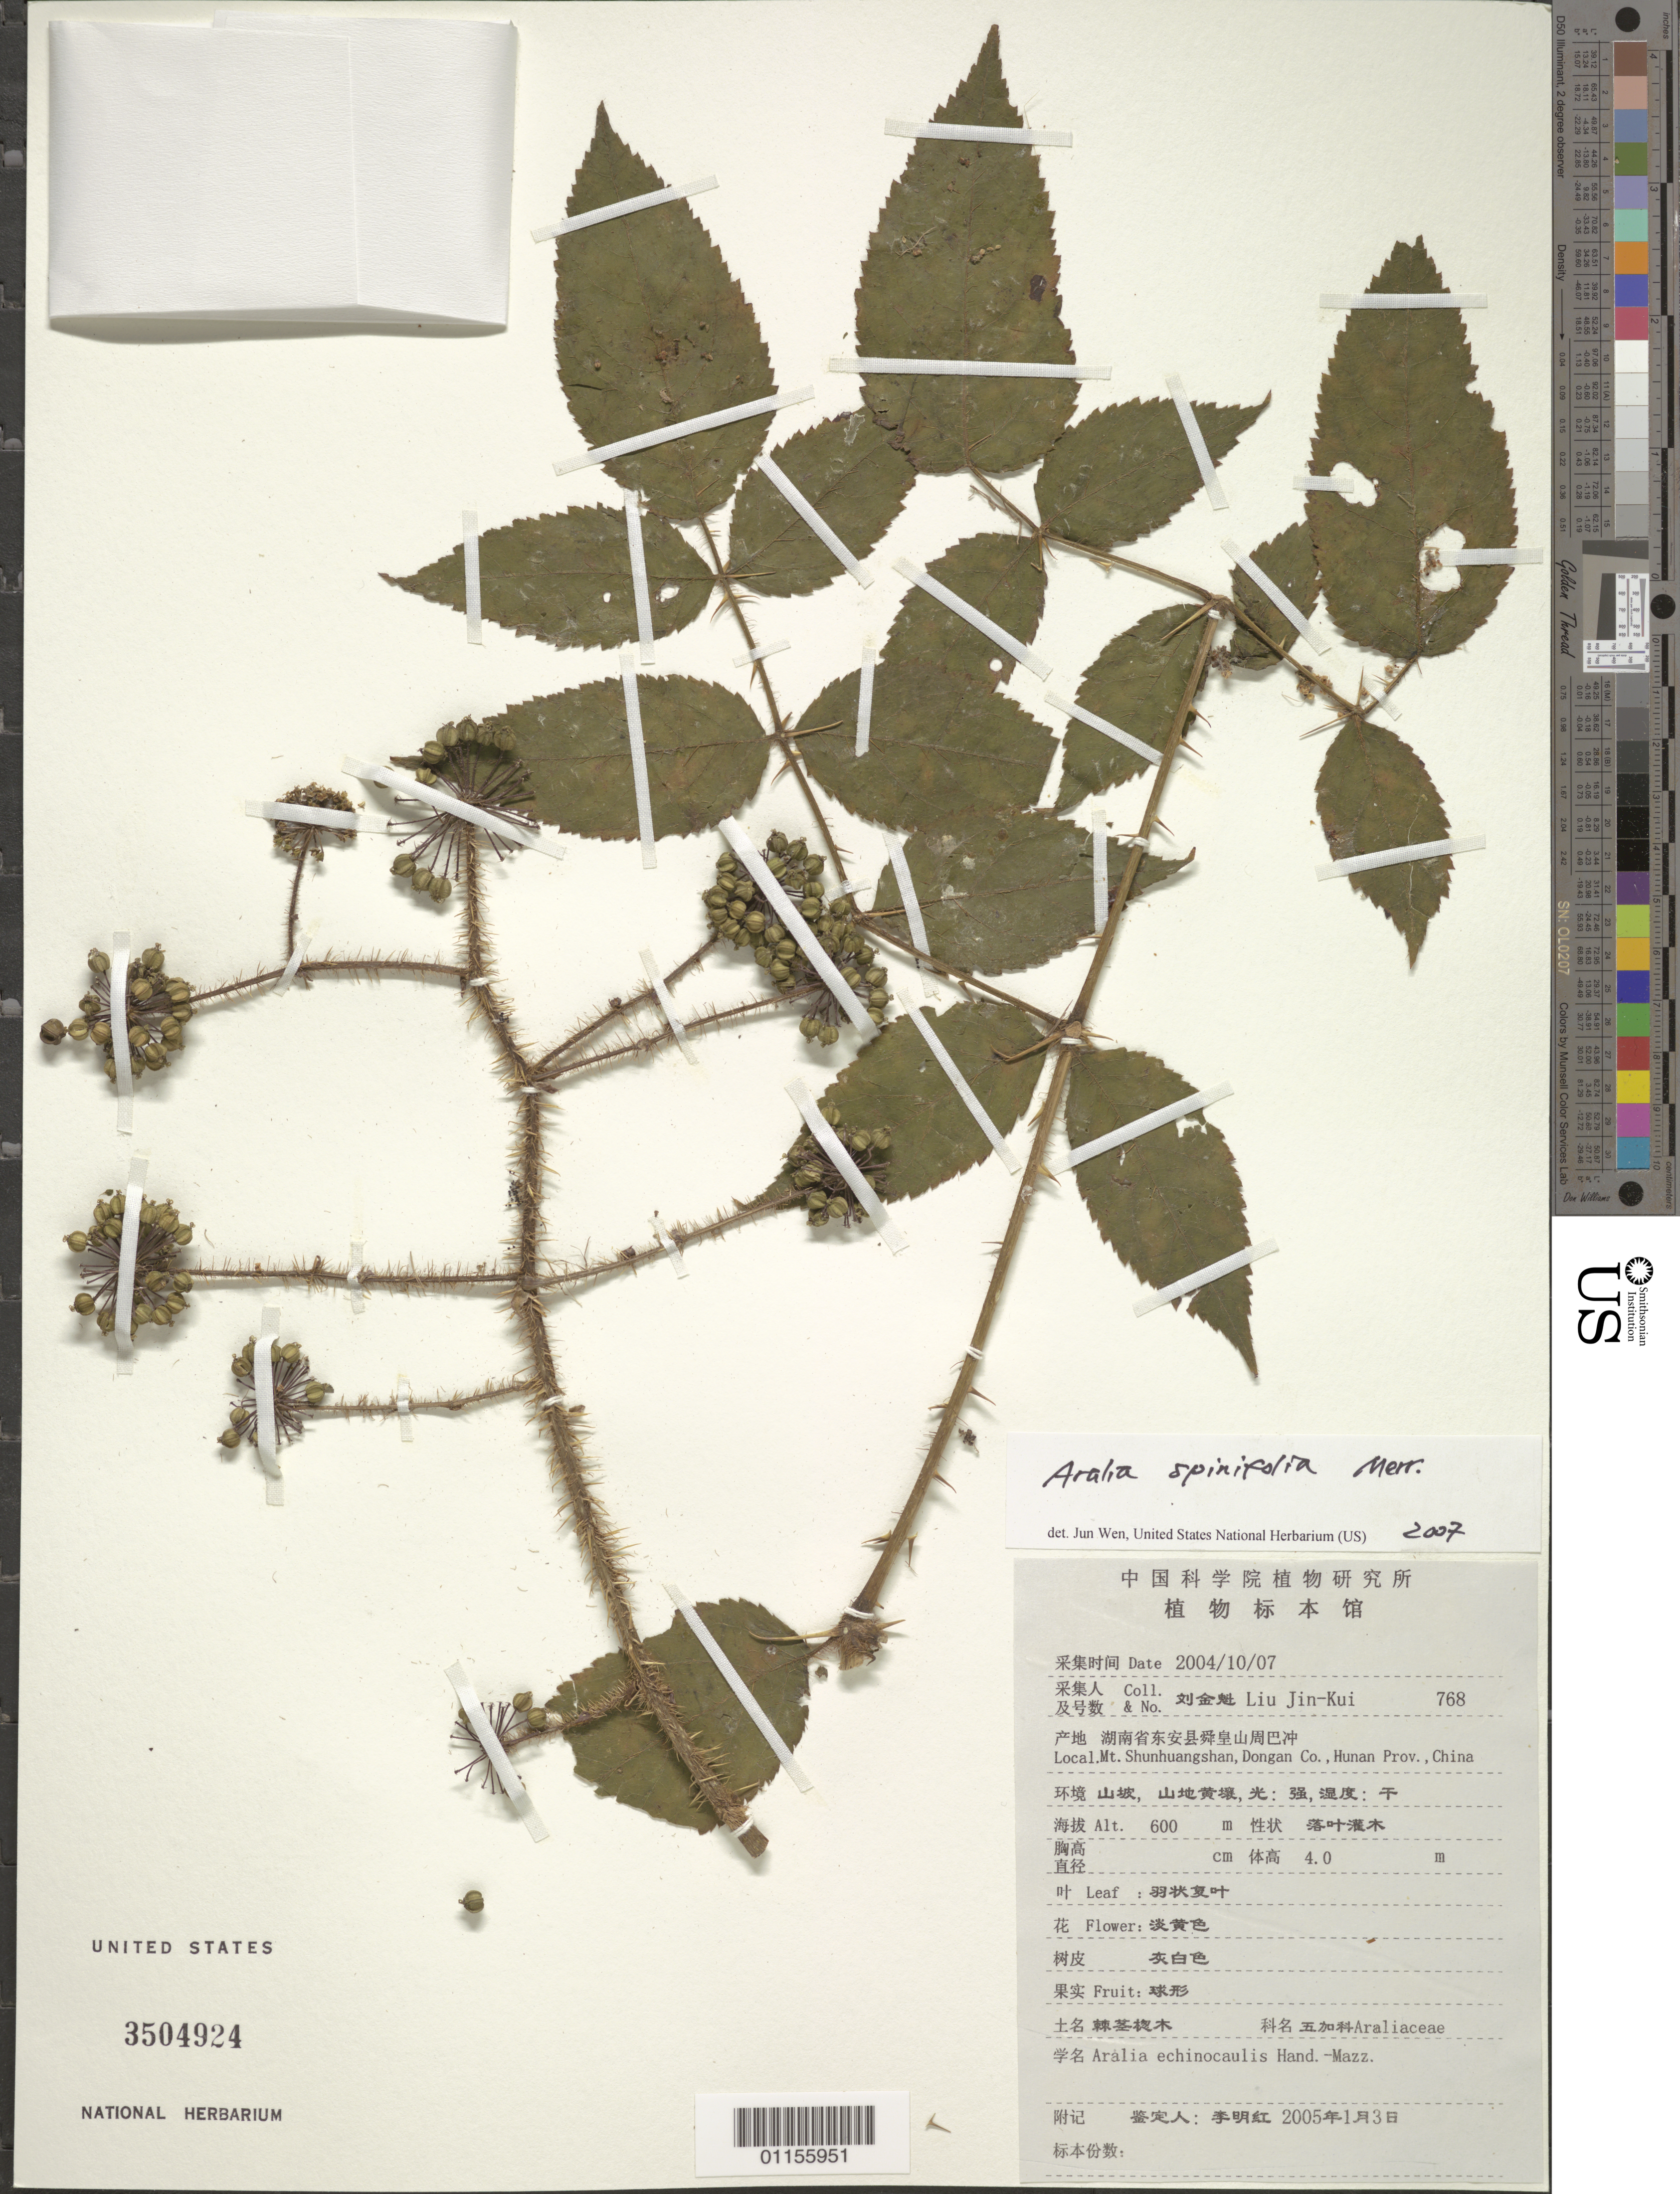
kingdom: Plantae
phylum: Tracheophyta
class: Magnoliopsida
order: Apiales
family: Araliaceae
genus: Aralia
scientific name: Aralia spinifolia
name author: Merr.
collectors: L. Jin-Kui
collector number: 768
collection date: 2004-10-07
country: China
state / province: Hunan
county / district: Dongan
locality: Mt Shunhuangshan.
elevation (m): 600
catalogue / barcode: US 3504924